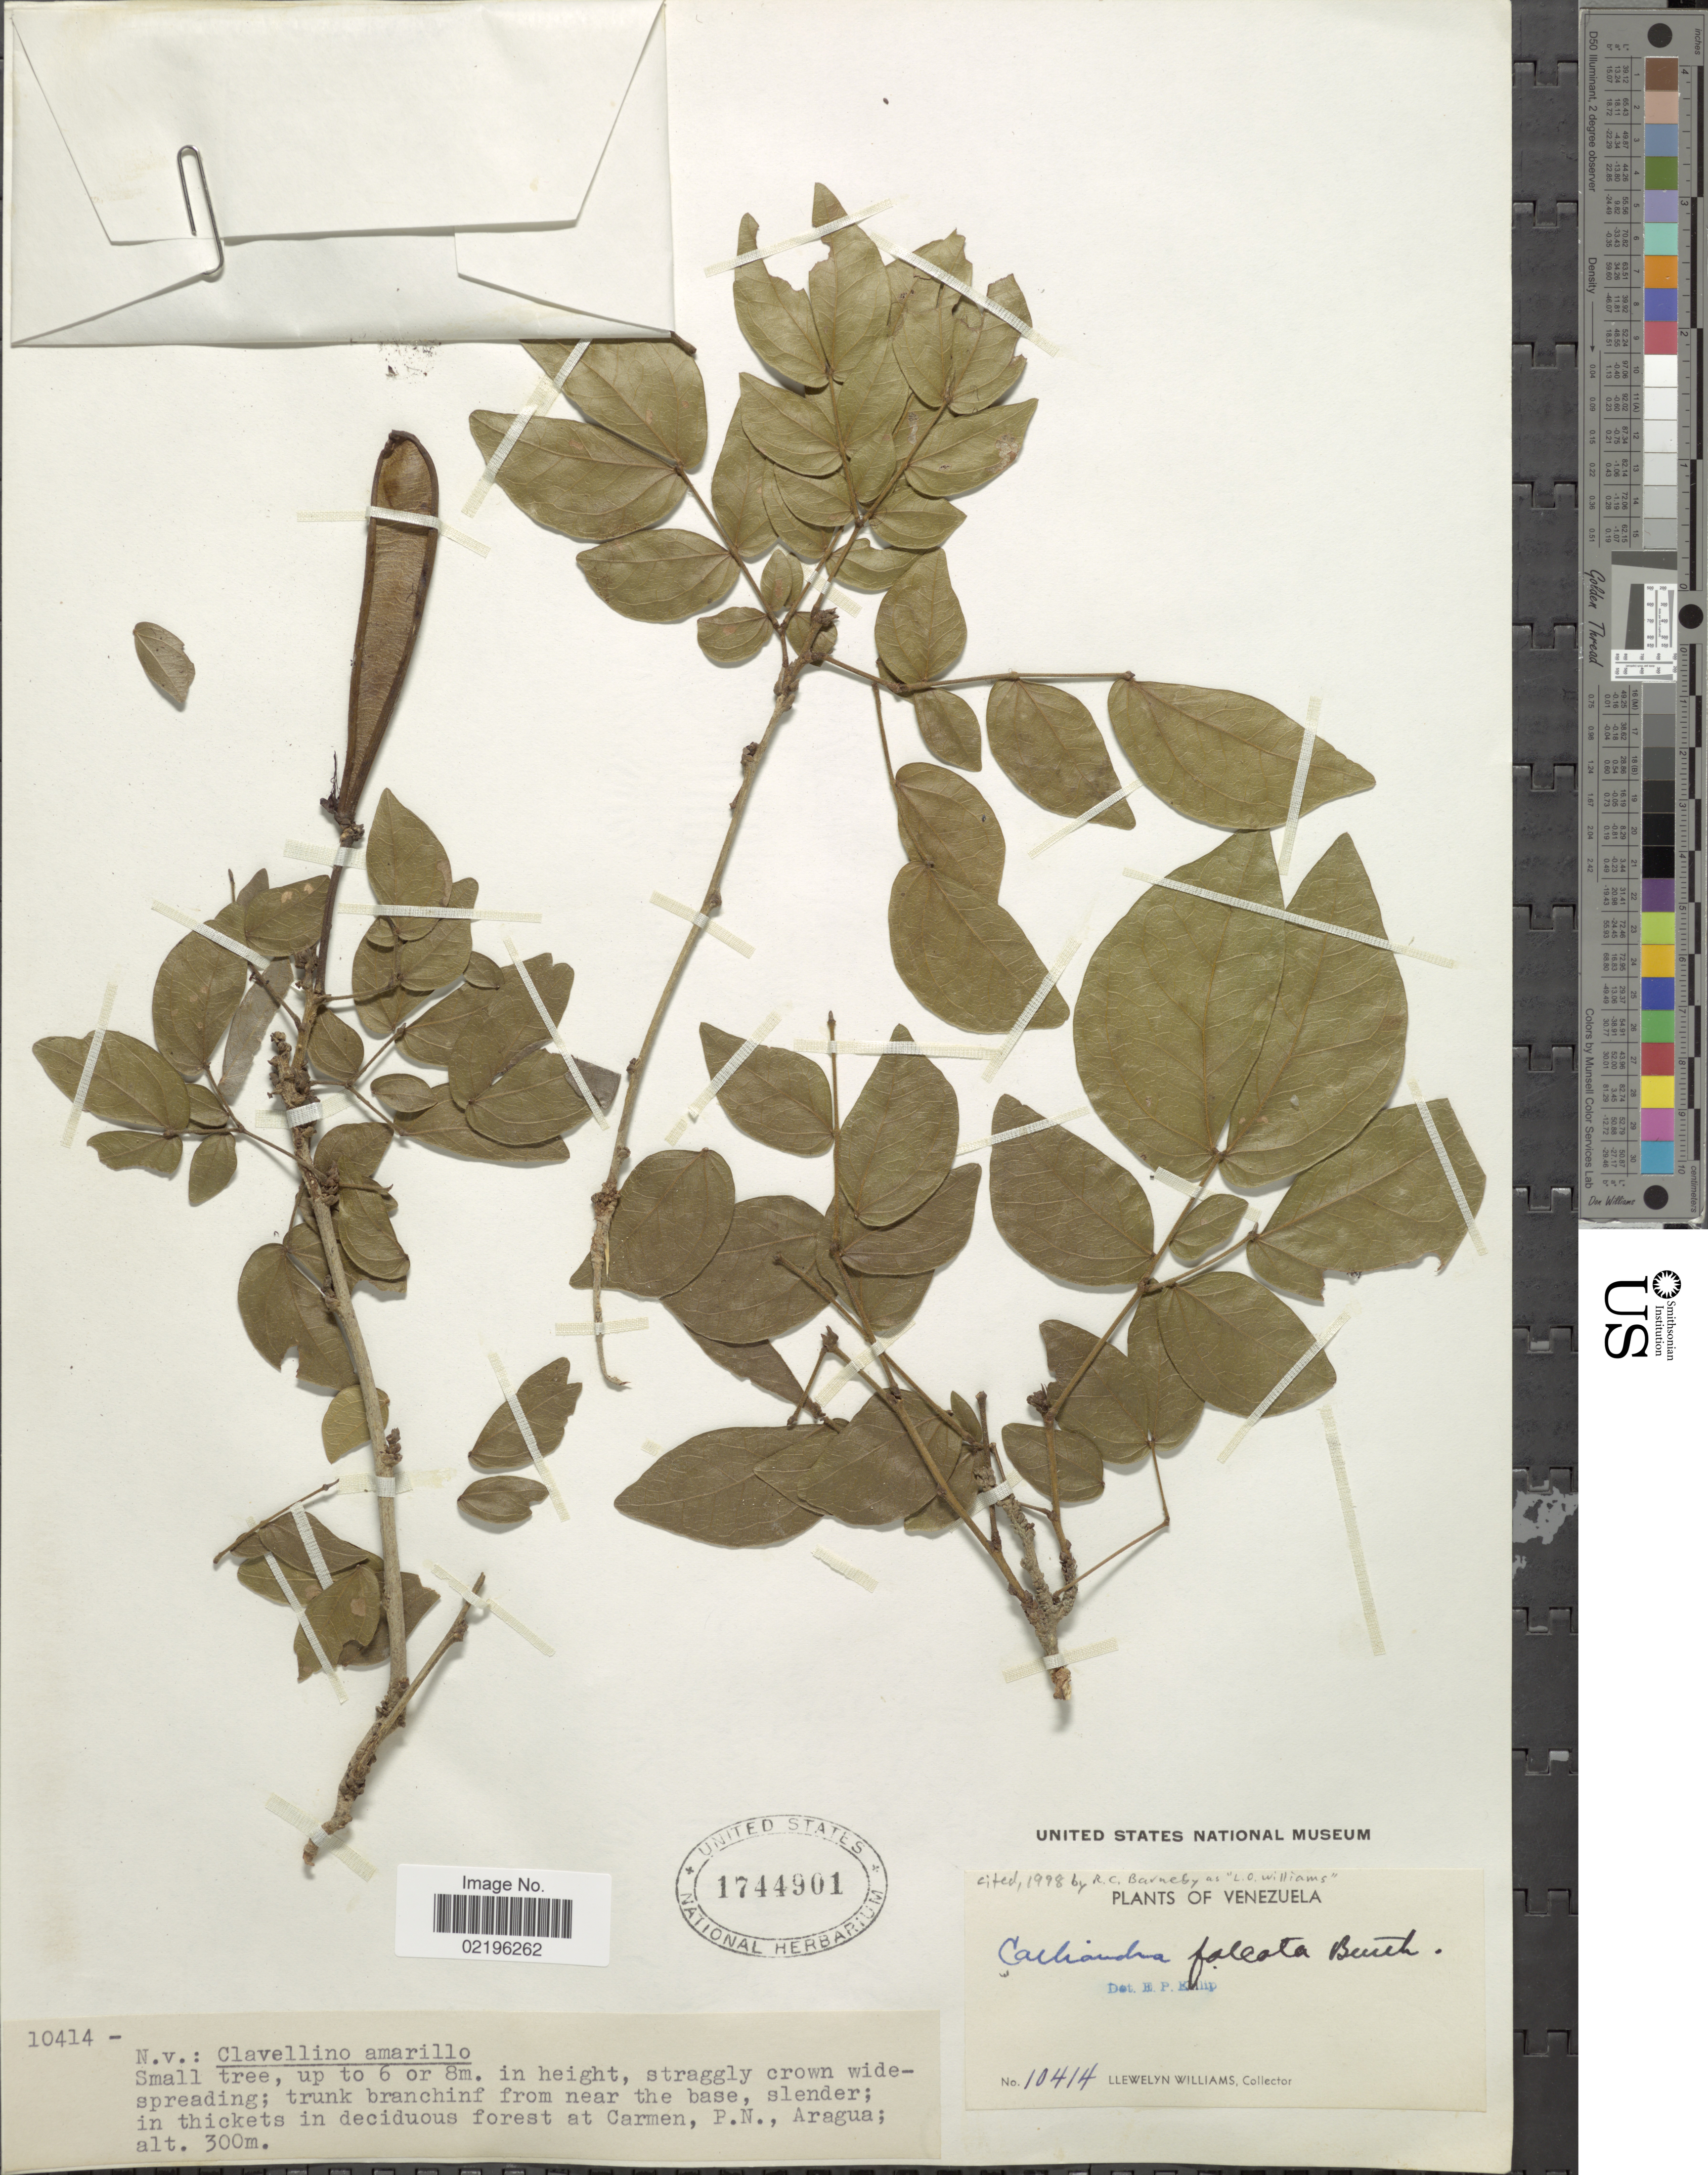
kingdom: Plantae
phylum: Tracheophyta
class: Magnoliopsida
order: Fabales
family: Fabaceae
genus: Calliandra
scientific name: Calliandra falcata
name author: Benth.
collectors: Ll. Williams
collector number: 10414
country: Venezuela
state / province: Aragua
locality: In thickets in deciduous forest at Carmen, P. N., Aragua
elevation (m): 300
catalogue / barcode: US 1744901